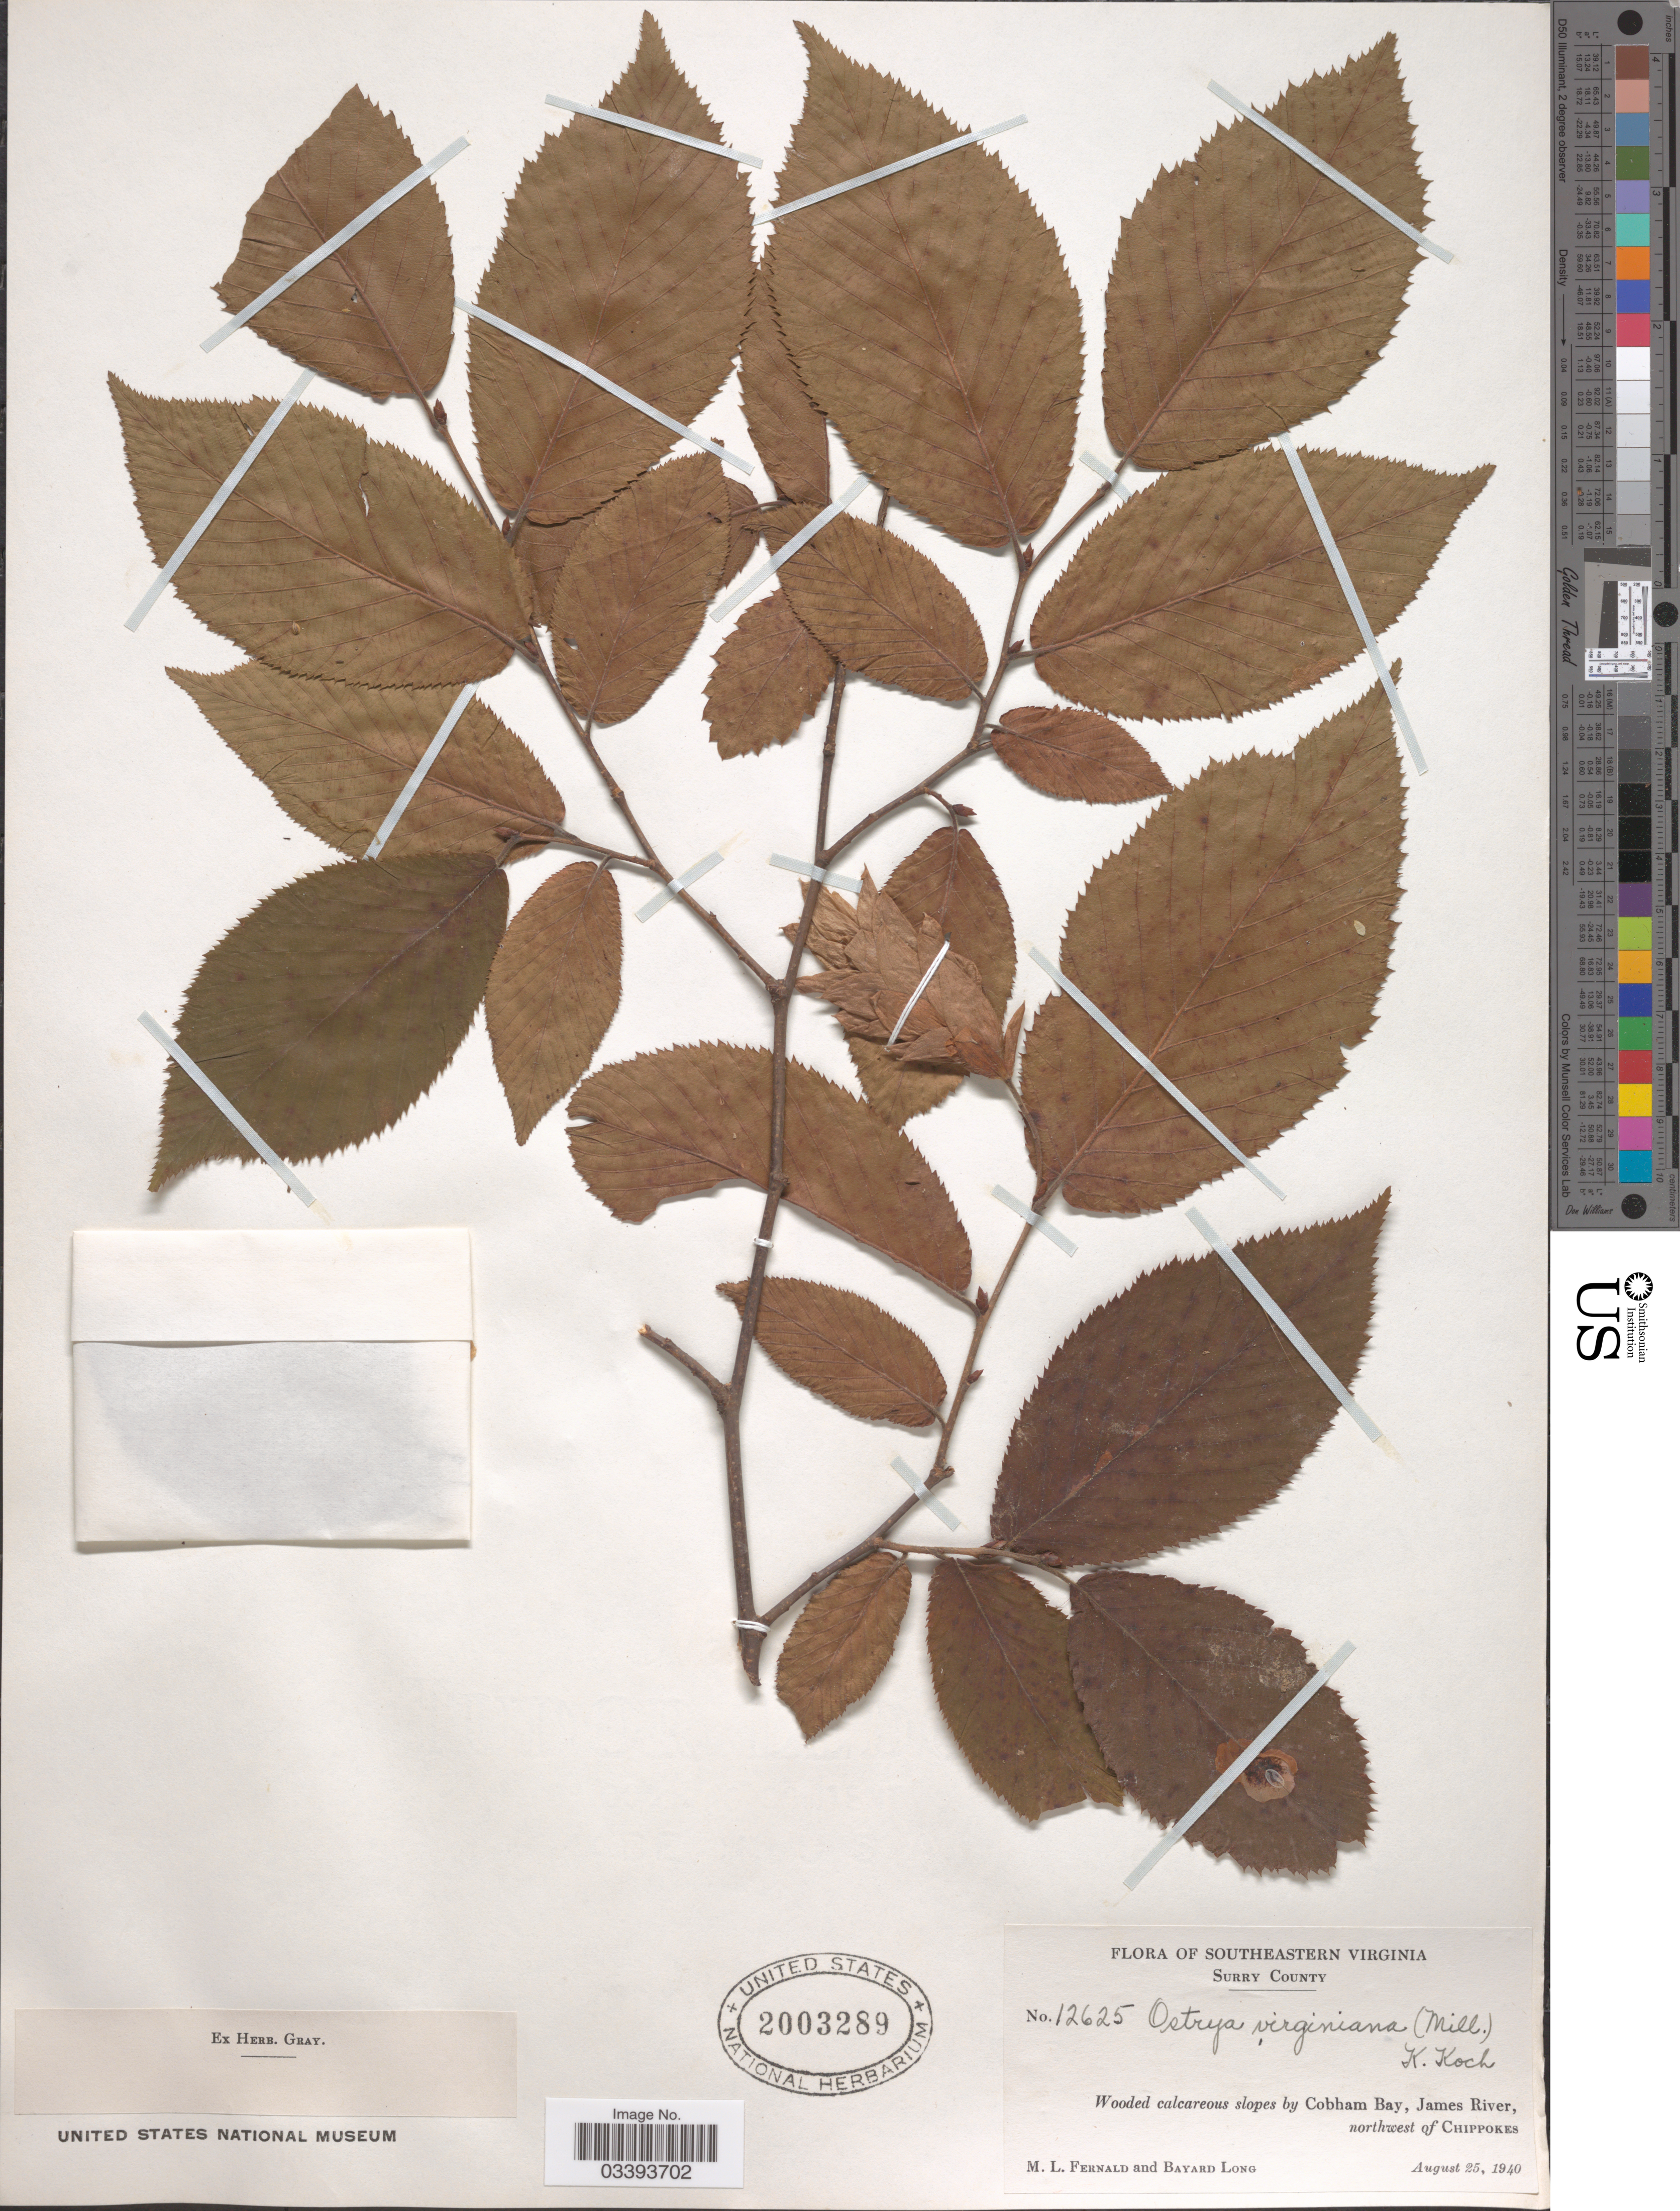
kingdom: Plantae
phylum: Tracheophyta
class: Magnoliopsida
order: Fagales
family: Betulaceae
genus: Ostrya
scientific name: Ostrya virginiana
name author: (Mill.) K. Koch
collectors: M. L. Fernald & B. Long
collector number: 12625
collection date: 1940-08-25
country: United States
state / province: Virginia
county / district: Surry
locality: Southeastern Virginia. Surry County. By Cobham Bay, James River, northwest of Chippokes.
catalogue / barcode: US 2003289